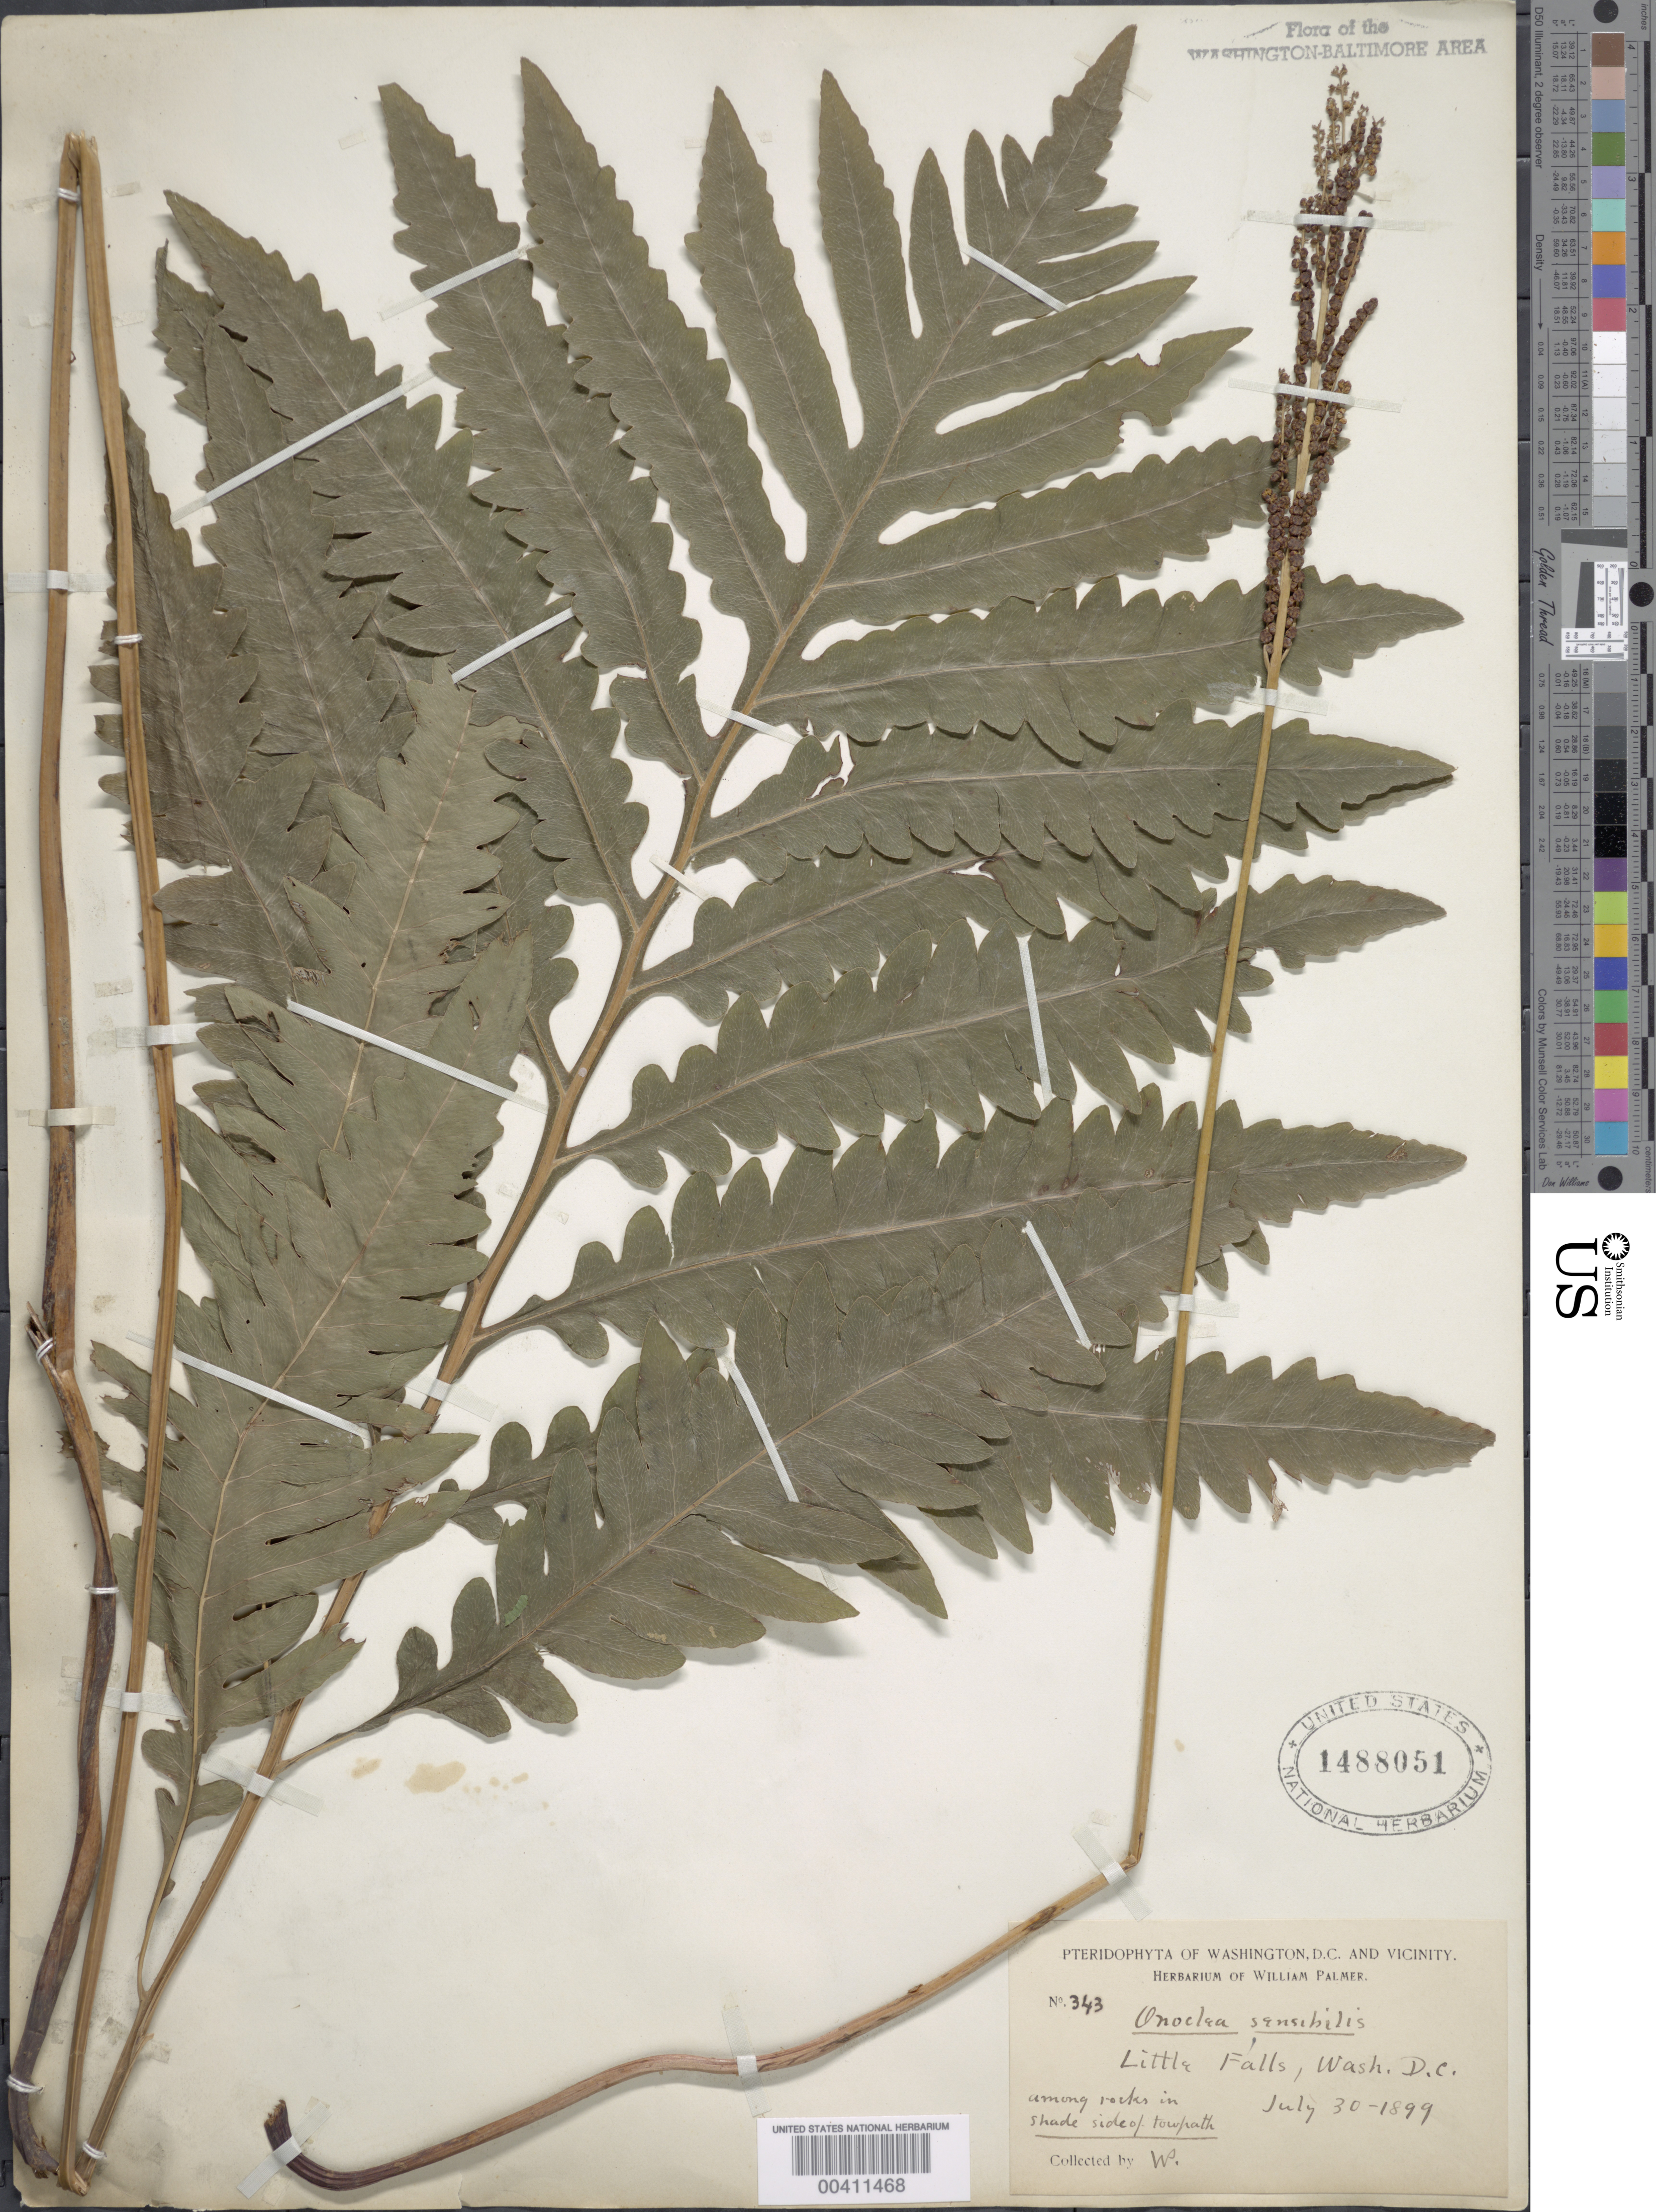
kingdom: Plantae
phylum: Tracheophyta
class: Polypodiopsida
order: Polypodiales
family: Onocleaceae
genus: Onoclea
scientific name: Onoclea sensibilis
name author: L.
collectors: W. Palmer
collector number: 343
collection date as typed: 30 Jul 1899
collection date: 1899-07-30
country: United States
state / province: District of Columbia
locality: Little Falls C. and O. Canal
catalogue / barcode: US 1488051